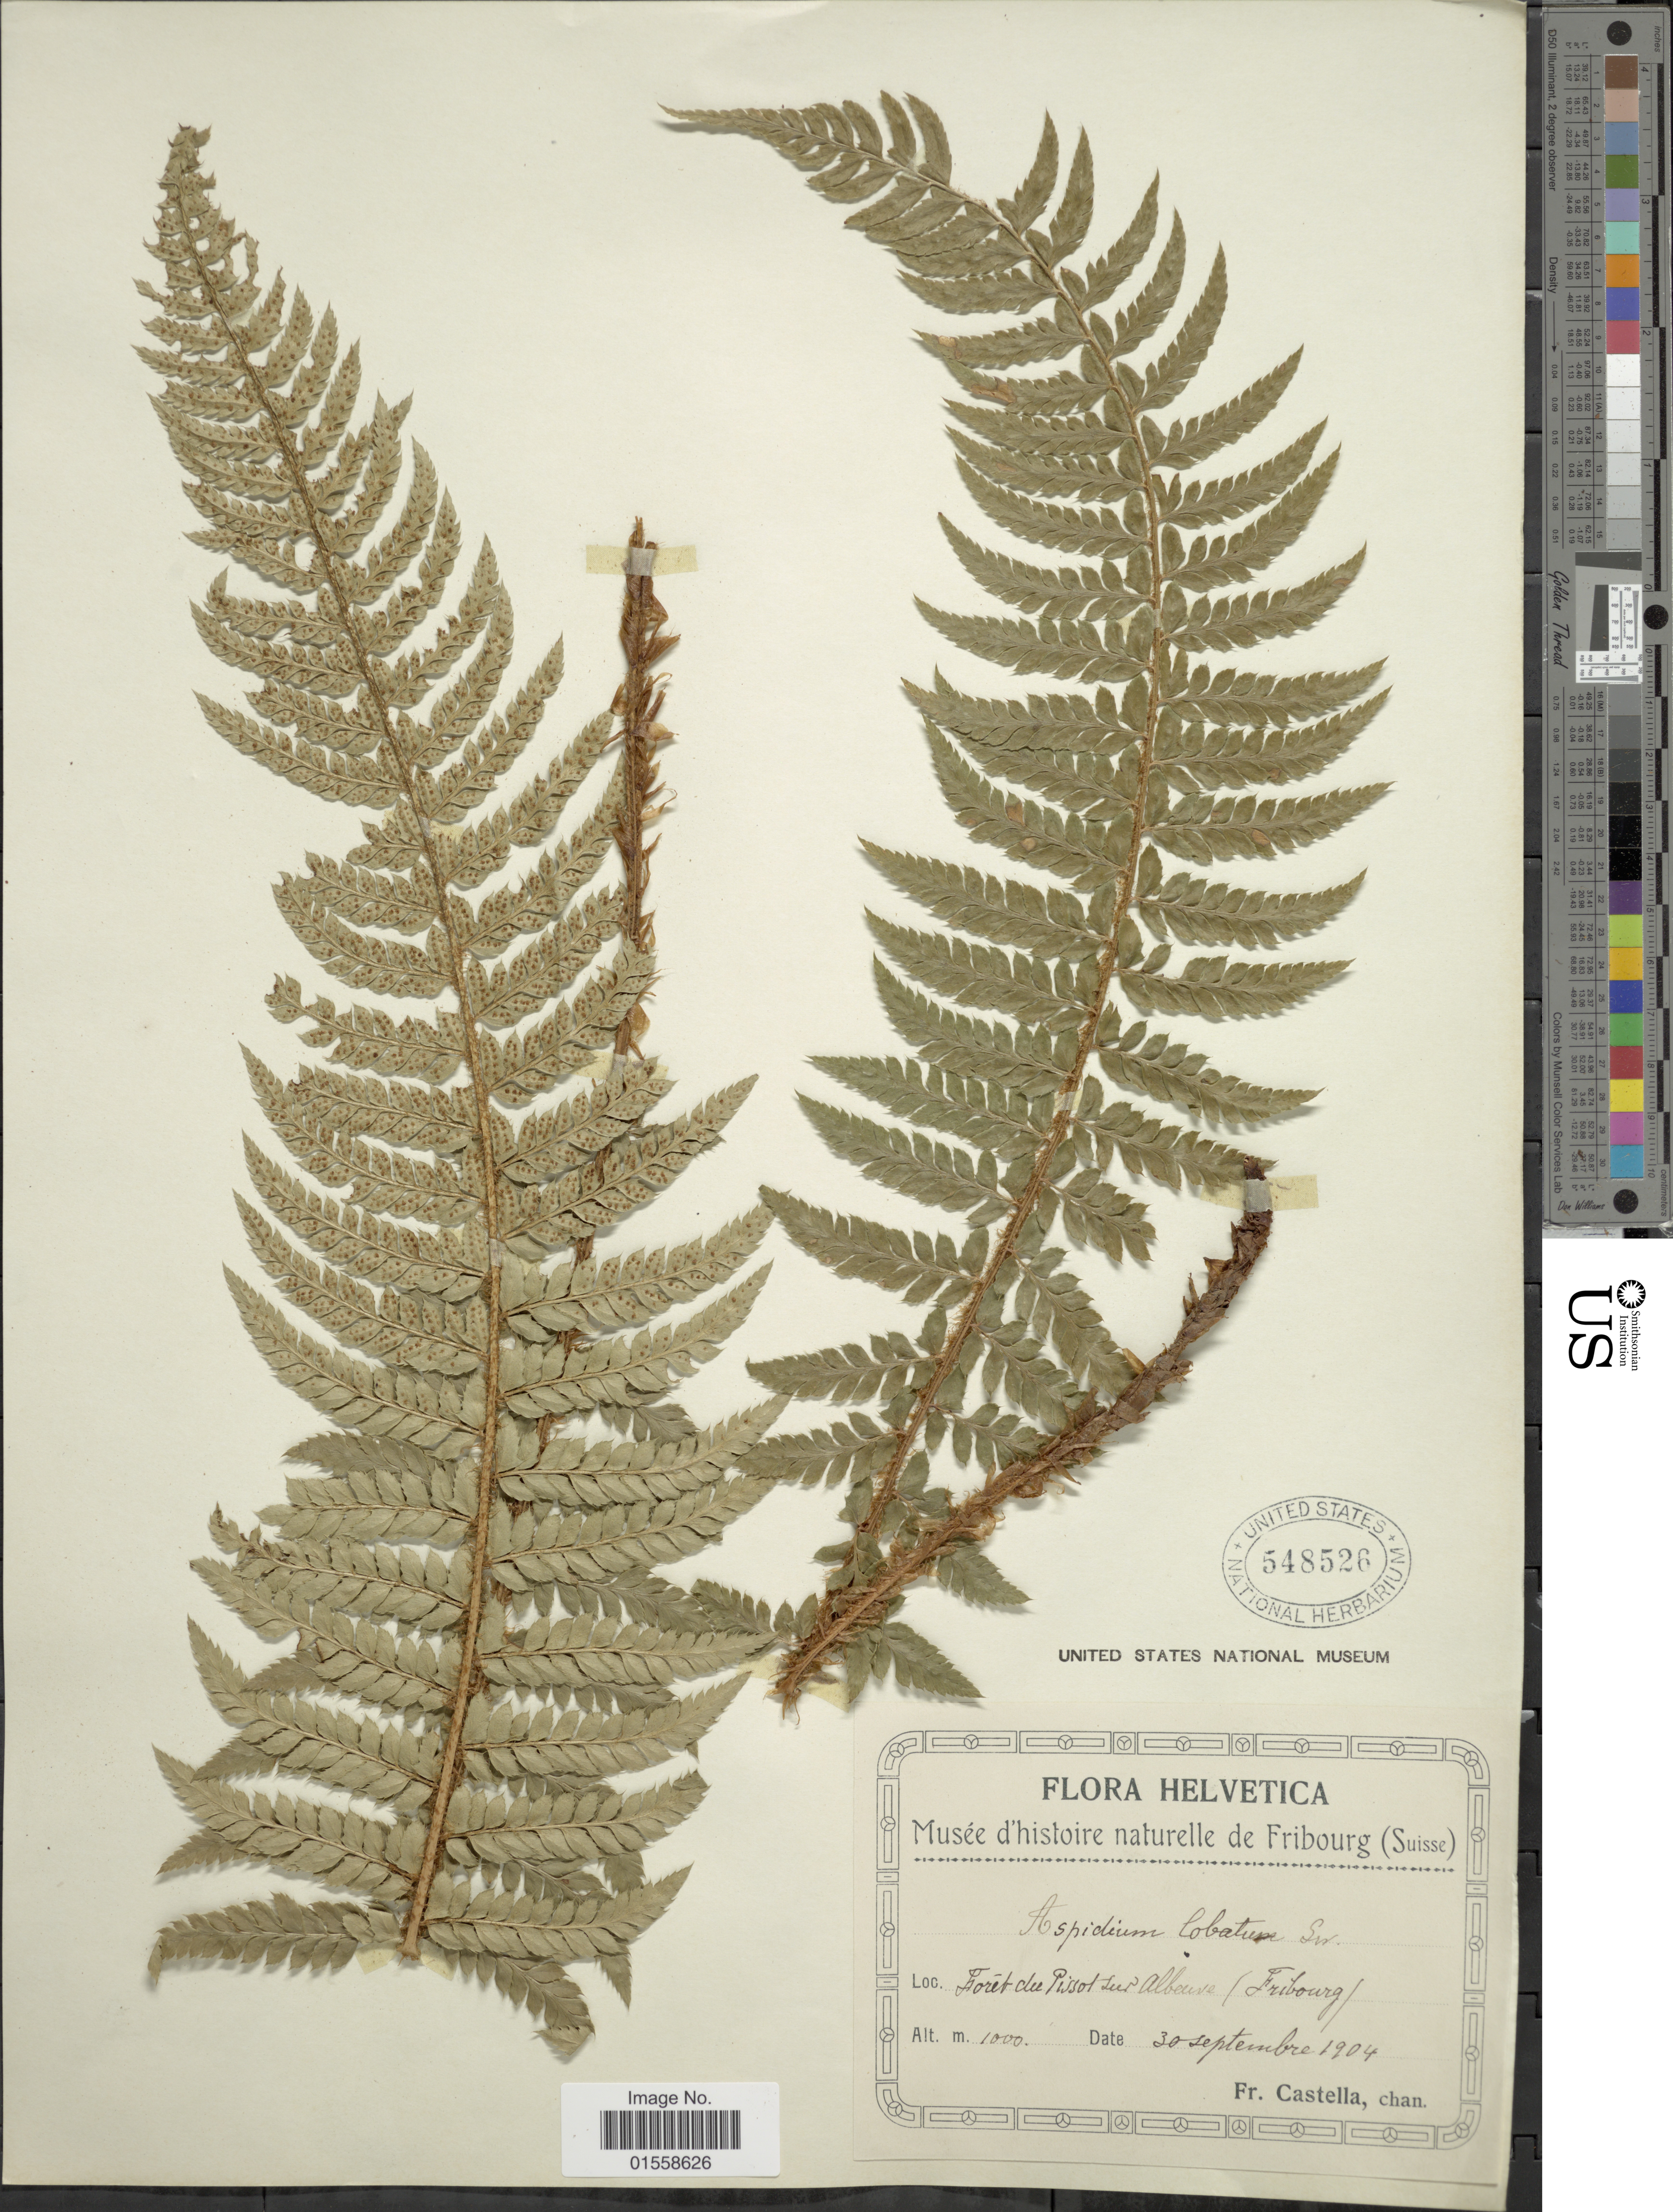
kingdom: Plantae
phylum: Tracheophyta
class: Polypodiopsida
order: Polypodiales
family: Dryopteridaceae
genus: Polystichum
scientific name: Polystichum aculeatum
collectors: Fr. Castella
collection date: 1904-09-30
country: Switzerland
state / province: Fribourg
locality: Helvetica, Foret du Pissot sur Albeuve (Fribourg).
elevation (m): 1000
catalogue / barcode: US 548526